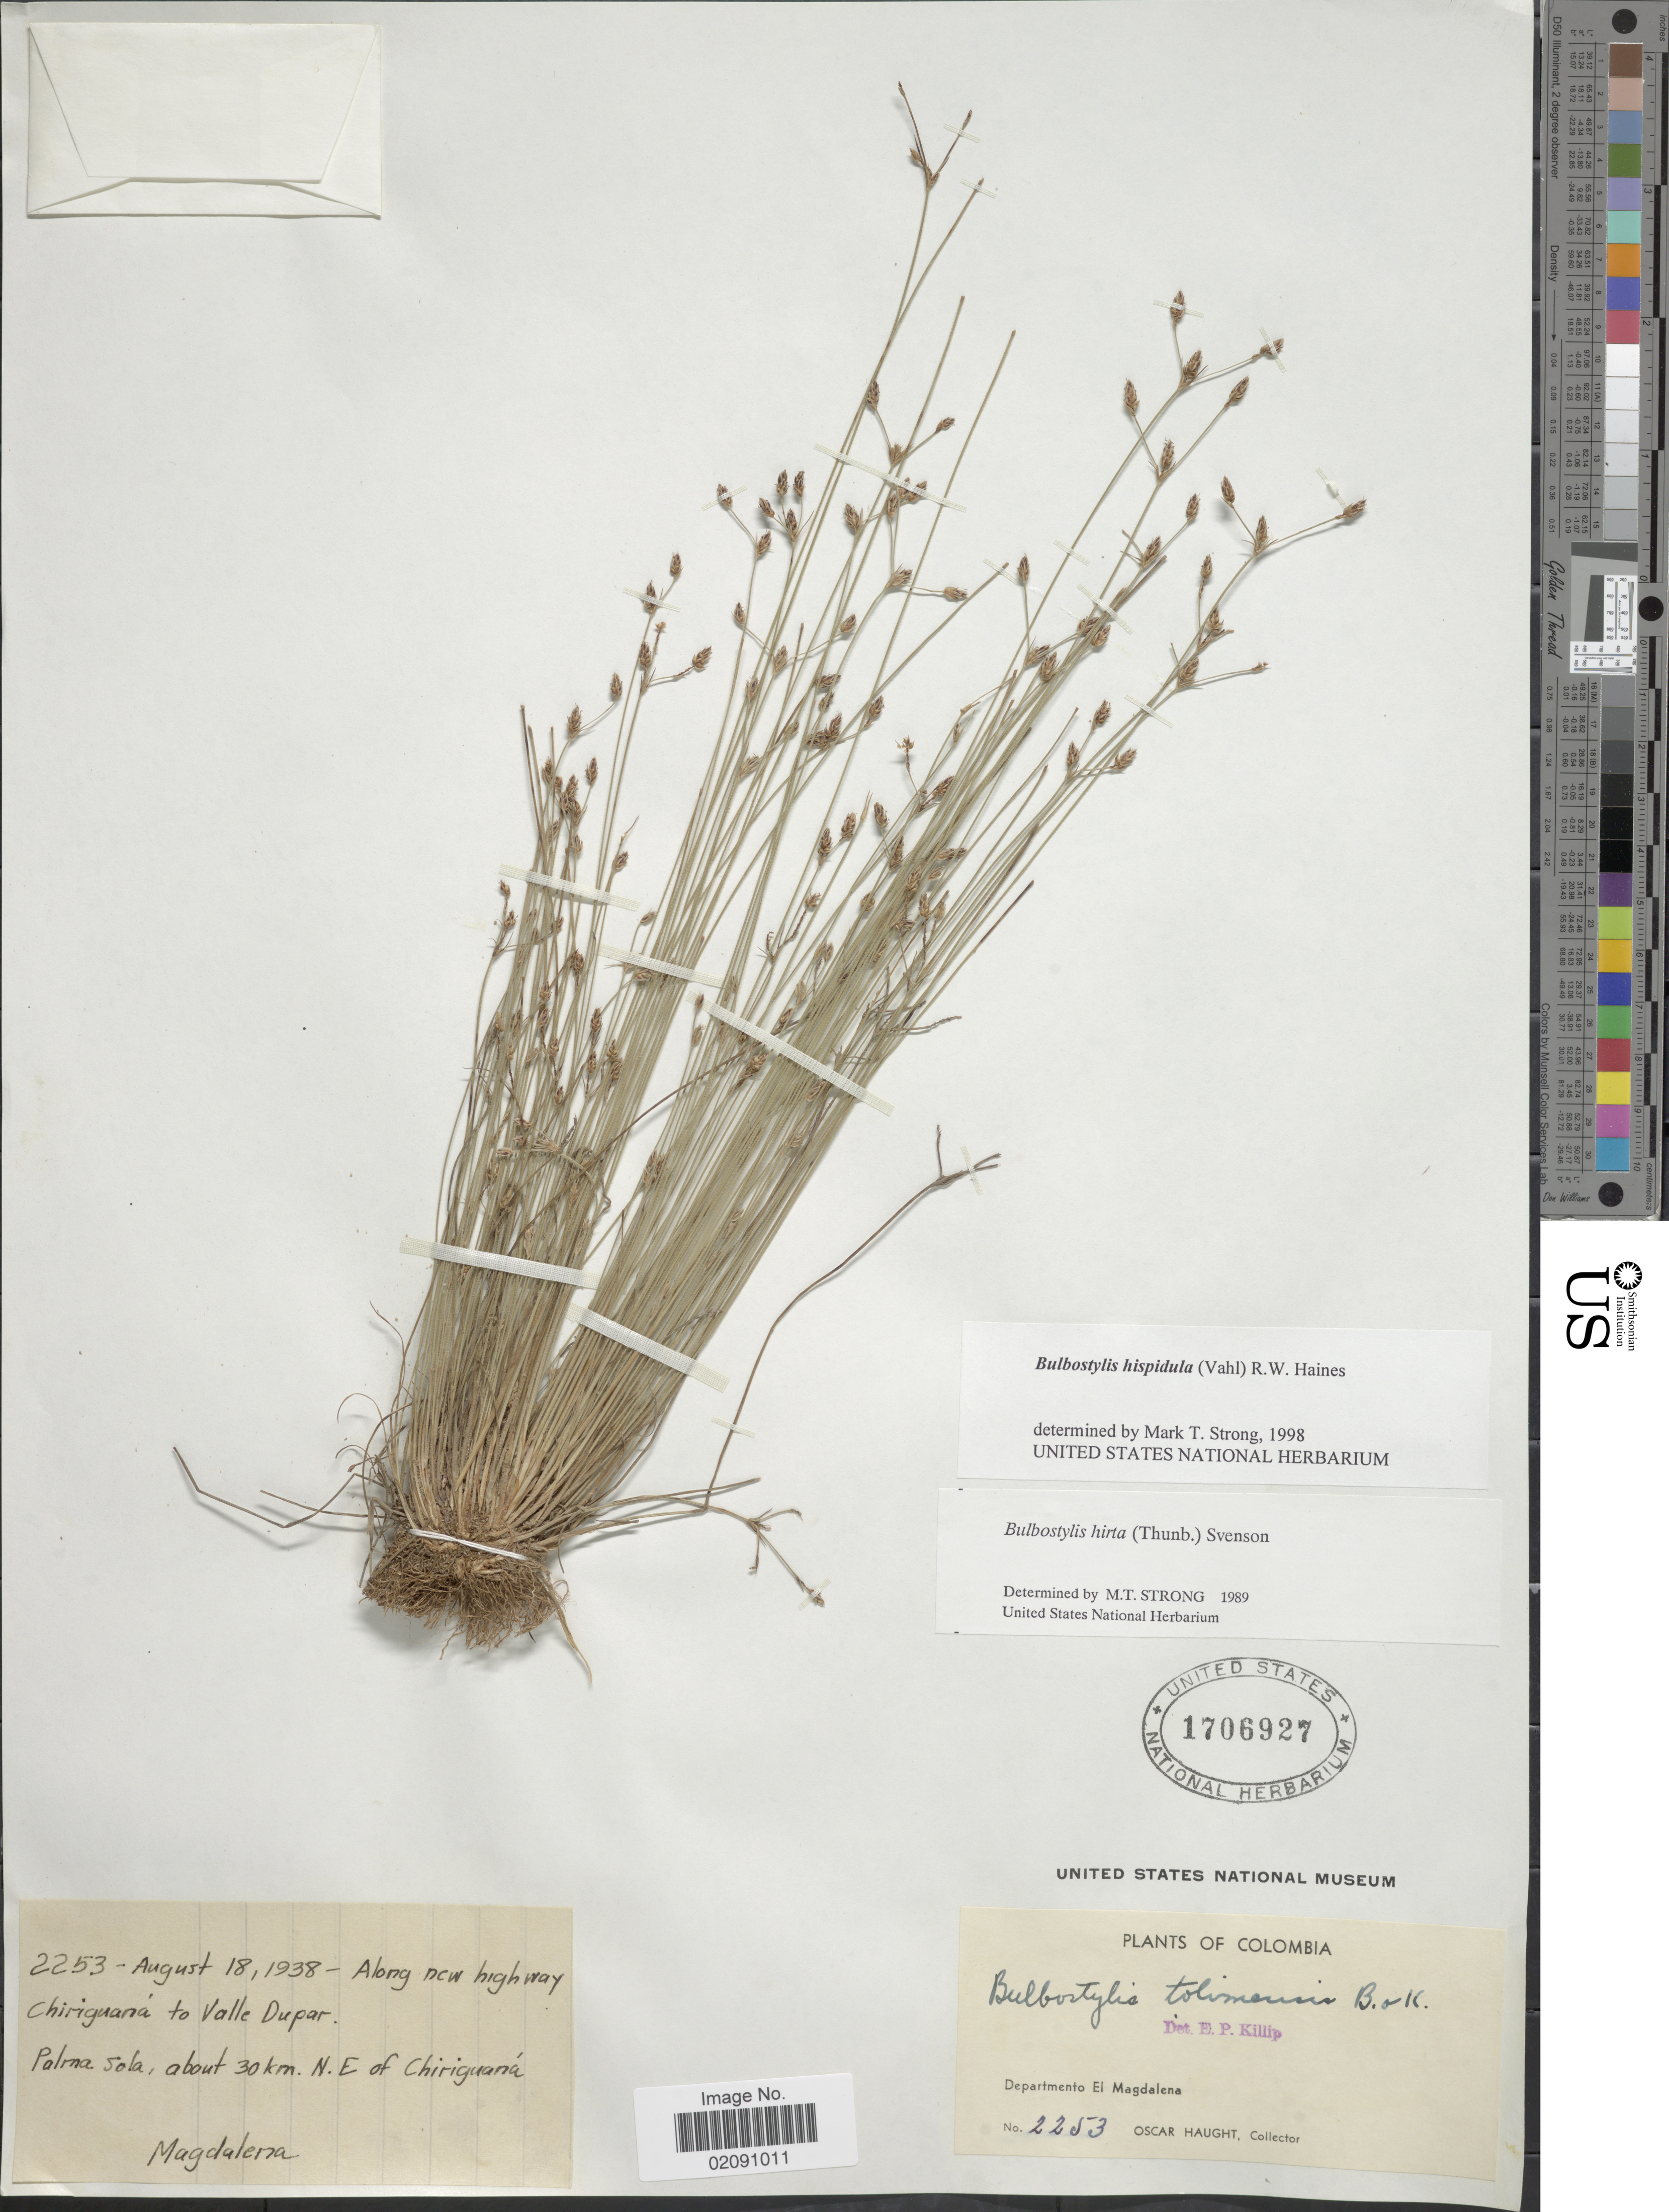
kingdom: Plantae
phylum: Tracheophyta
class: Liliopsida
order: Poales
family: Cyperaceae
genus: Bulbostylis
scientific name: Bulbostylis hispidula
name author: (Vahl) R.W. Haines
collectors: O. Haught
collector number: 2253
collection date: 1938-08-18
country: Colombia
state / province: Magdalena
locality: Departamento El Magdalena, along new highway Chiriguana to Valle Dupar, Palma Sola, about 30 km. N.E. of Chiriguana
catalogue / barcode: US 1706927